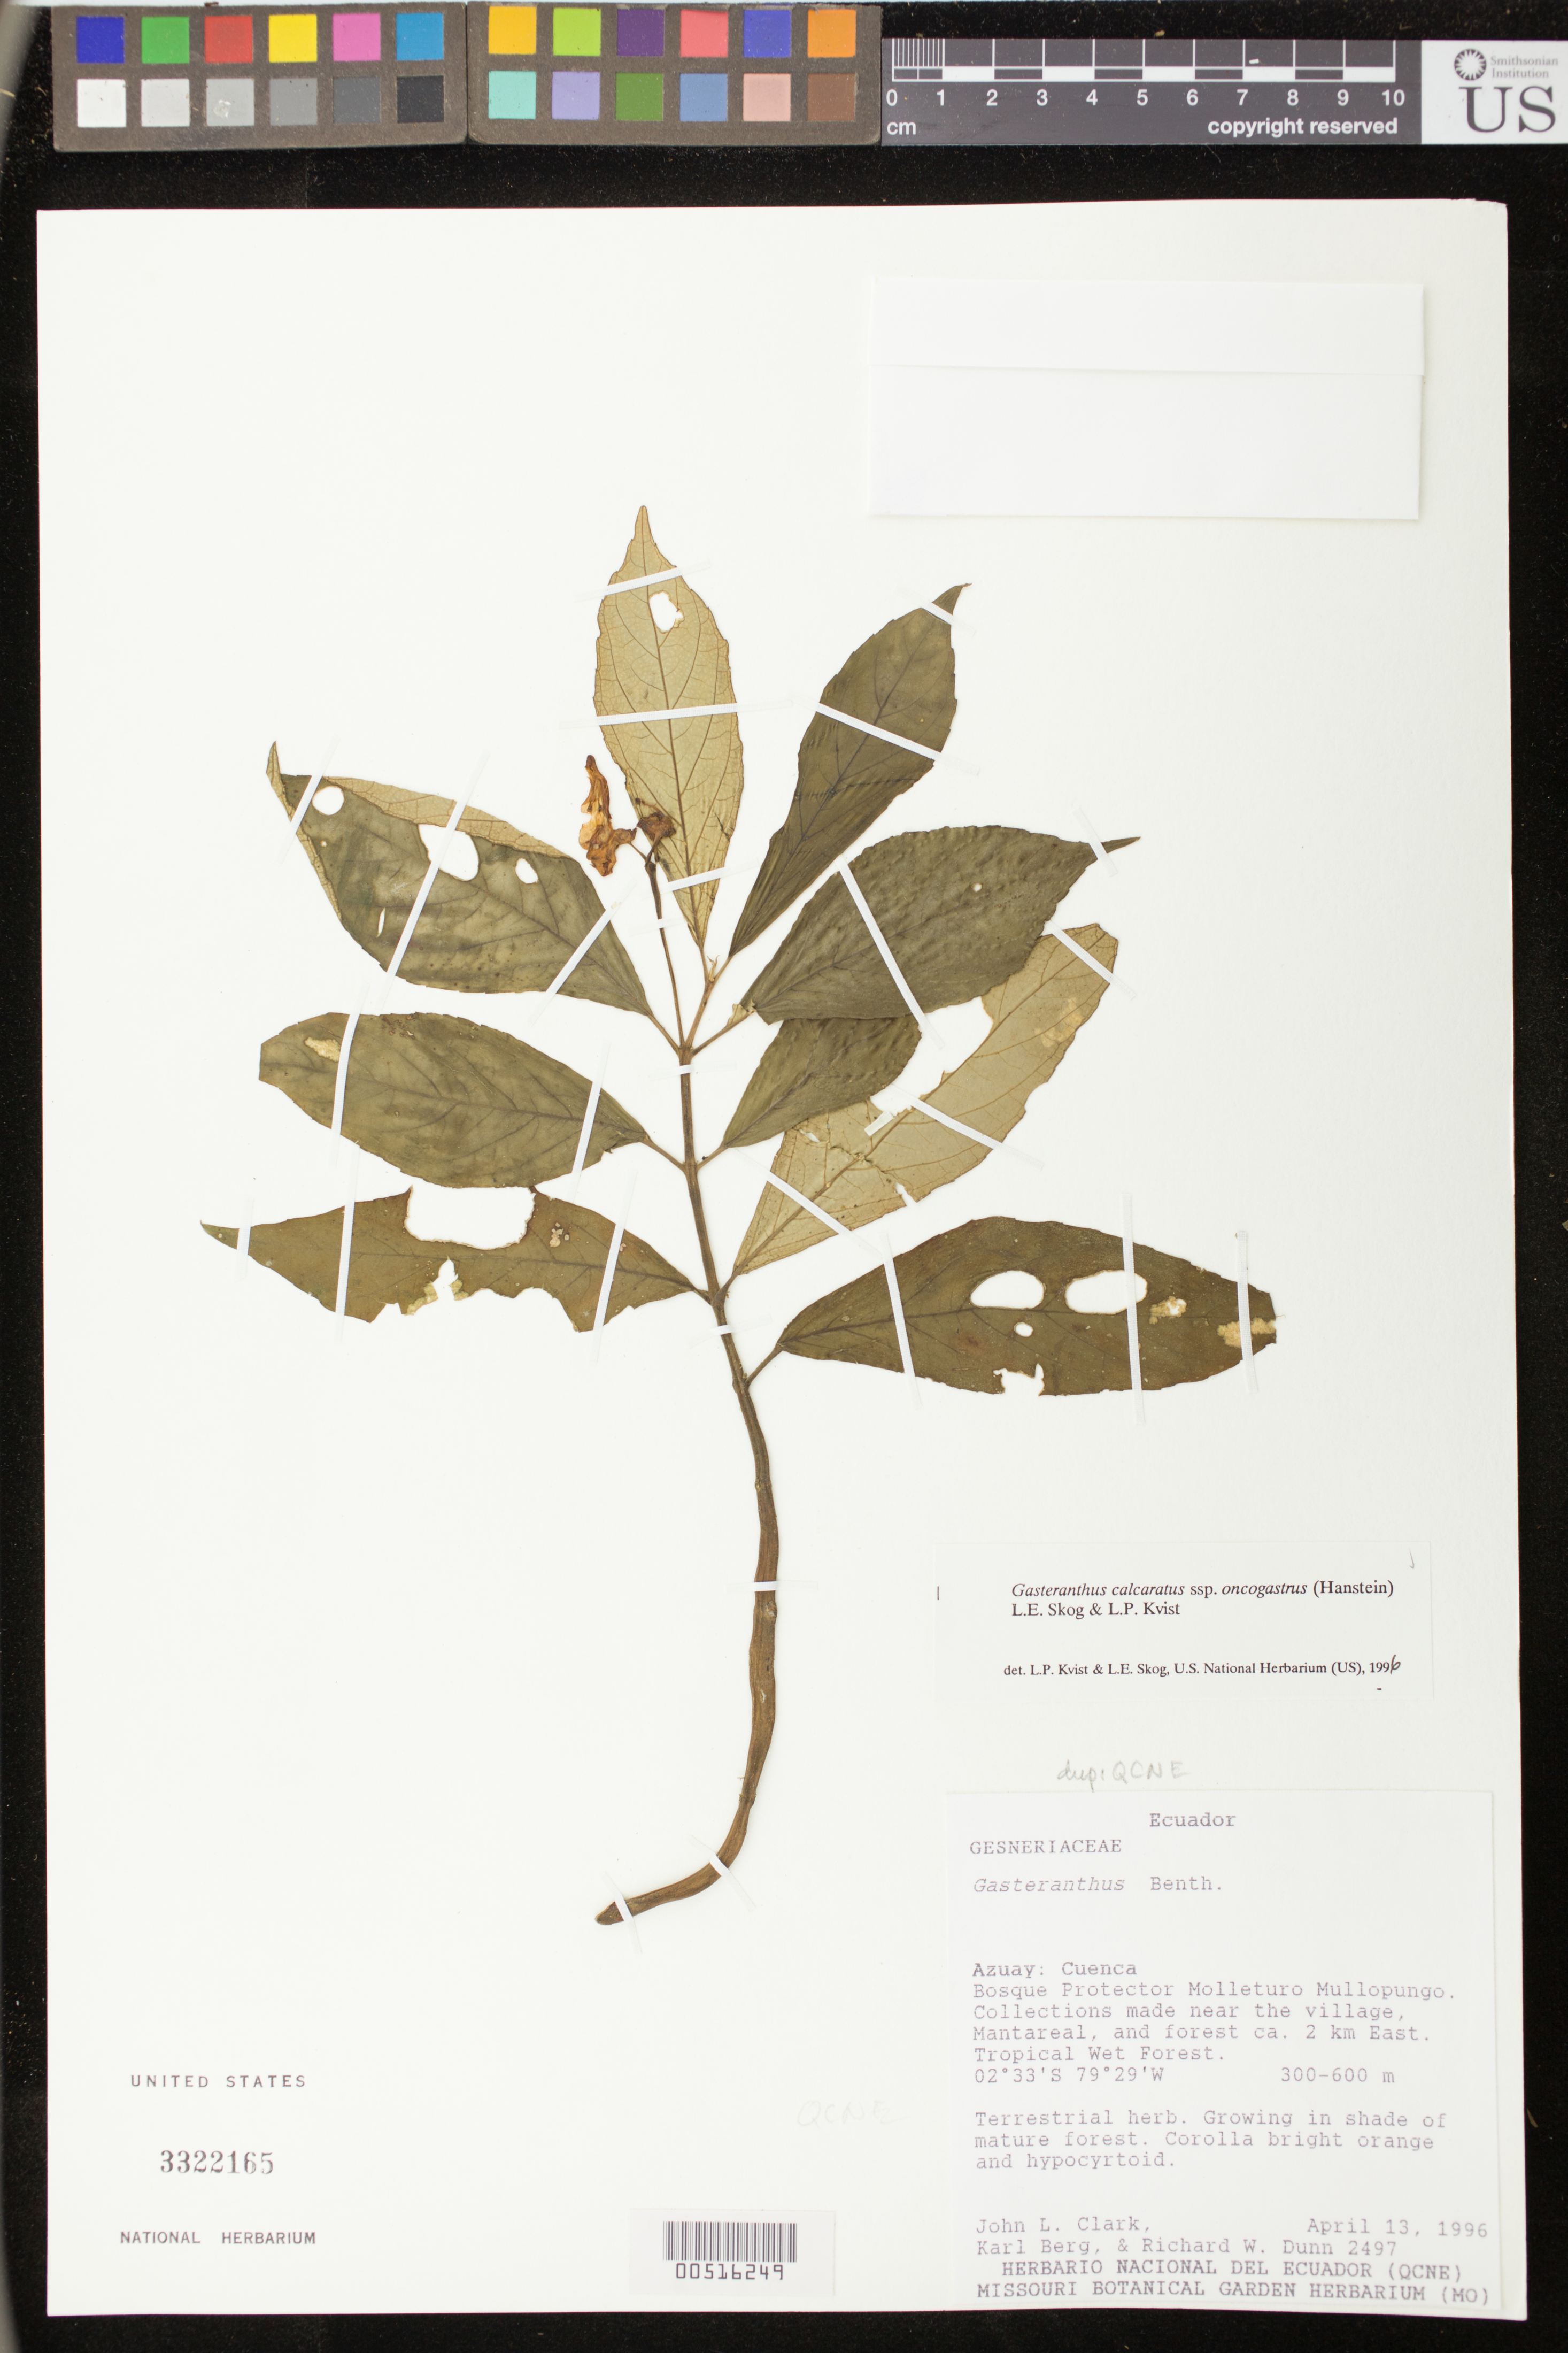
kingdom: Plantae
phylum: Tracheophyta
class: Magnoliopsida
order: Lamiales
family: Gesneriaceae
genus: Sinningia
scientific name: Sinningia incarnata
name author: (Aubl.) D.L. Denham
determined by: Skog, Laurence E.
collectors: J. L. Clark, K. Berg & R. Dunn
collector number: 2497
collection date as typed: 13 Apr 1996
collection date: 1996-04-13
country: Ecuador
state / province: Azuay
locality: Cuenca: Bosque Protector Molleturo Mullopungo, near the village, Mantareal, and forest ca. 2 km E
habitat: Tropical wet forest; in shade of mature forest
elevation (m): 300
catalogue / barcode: US 3322165